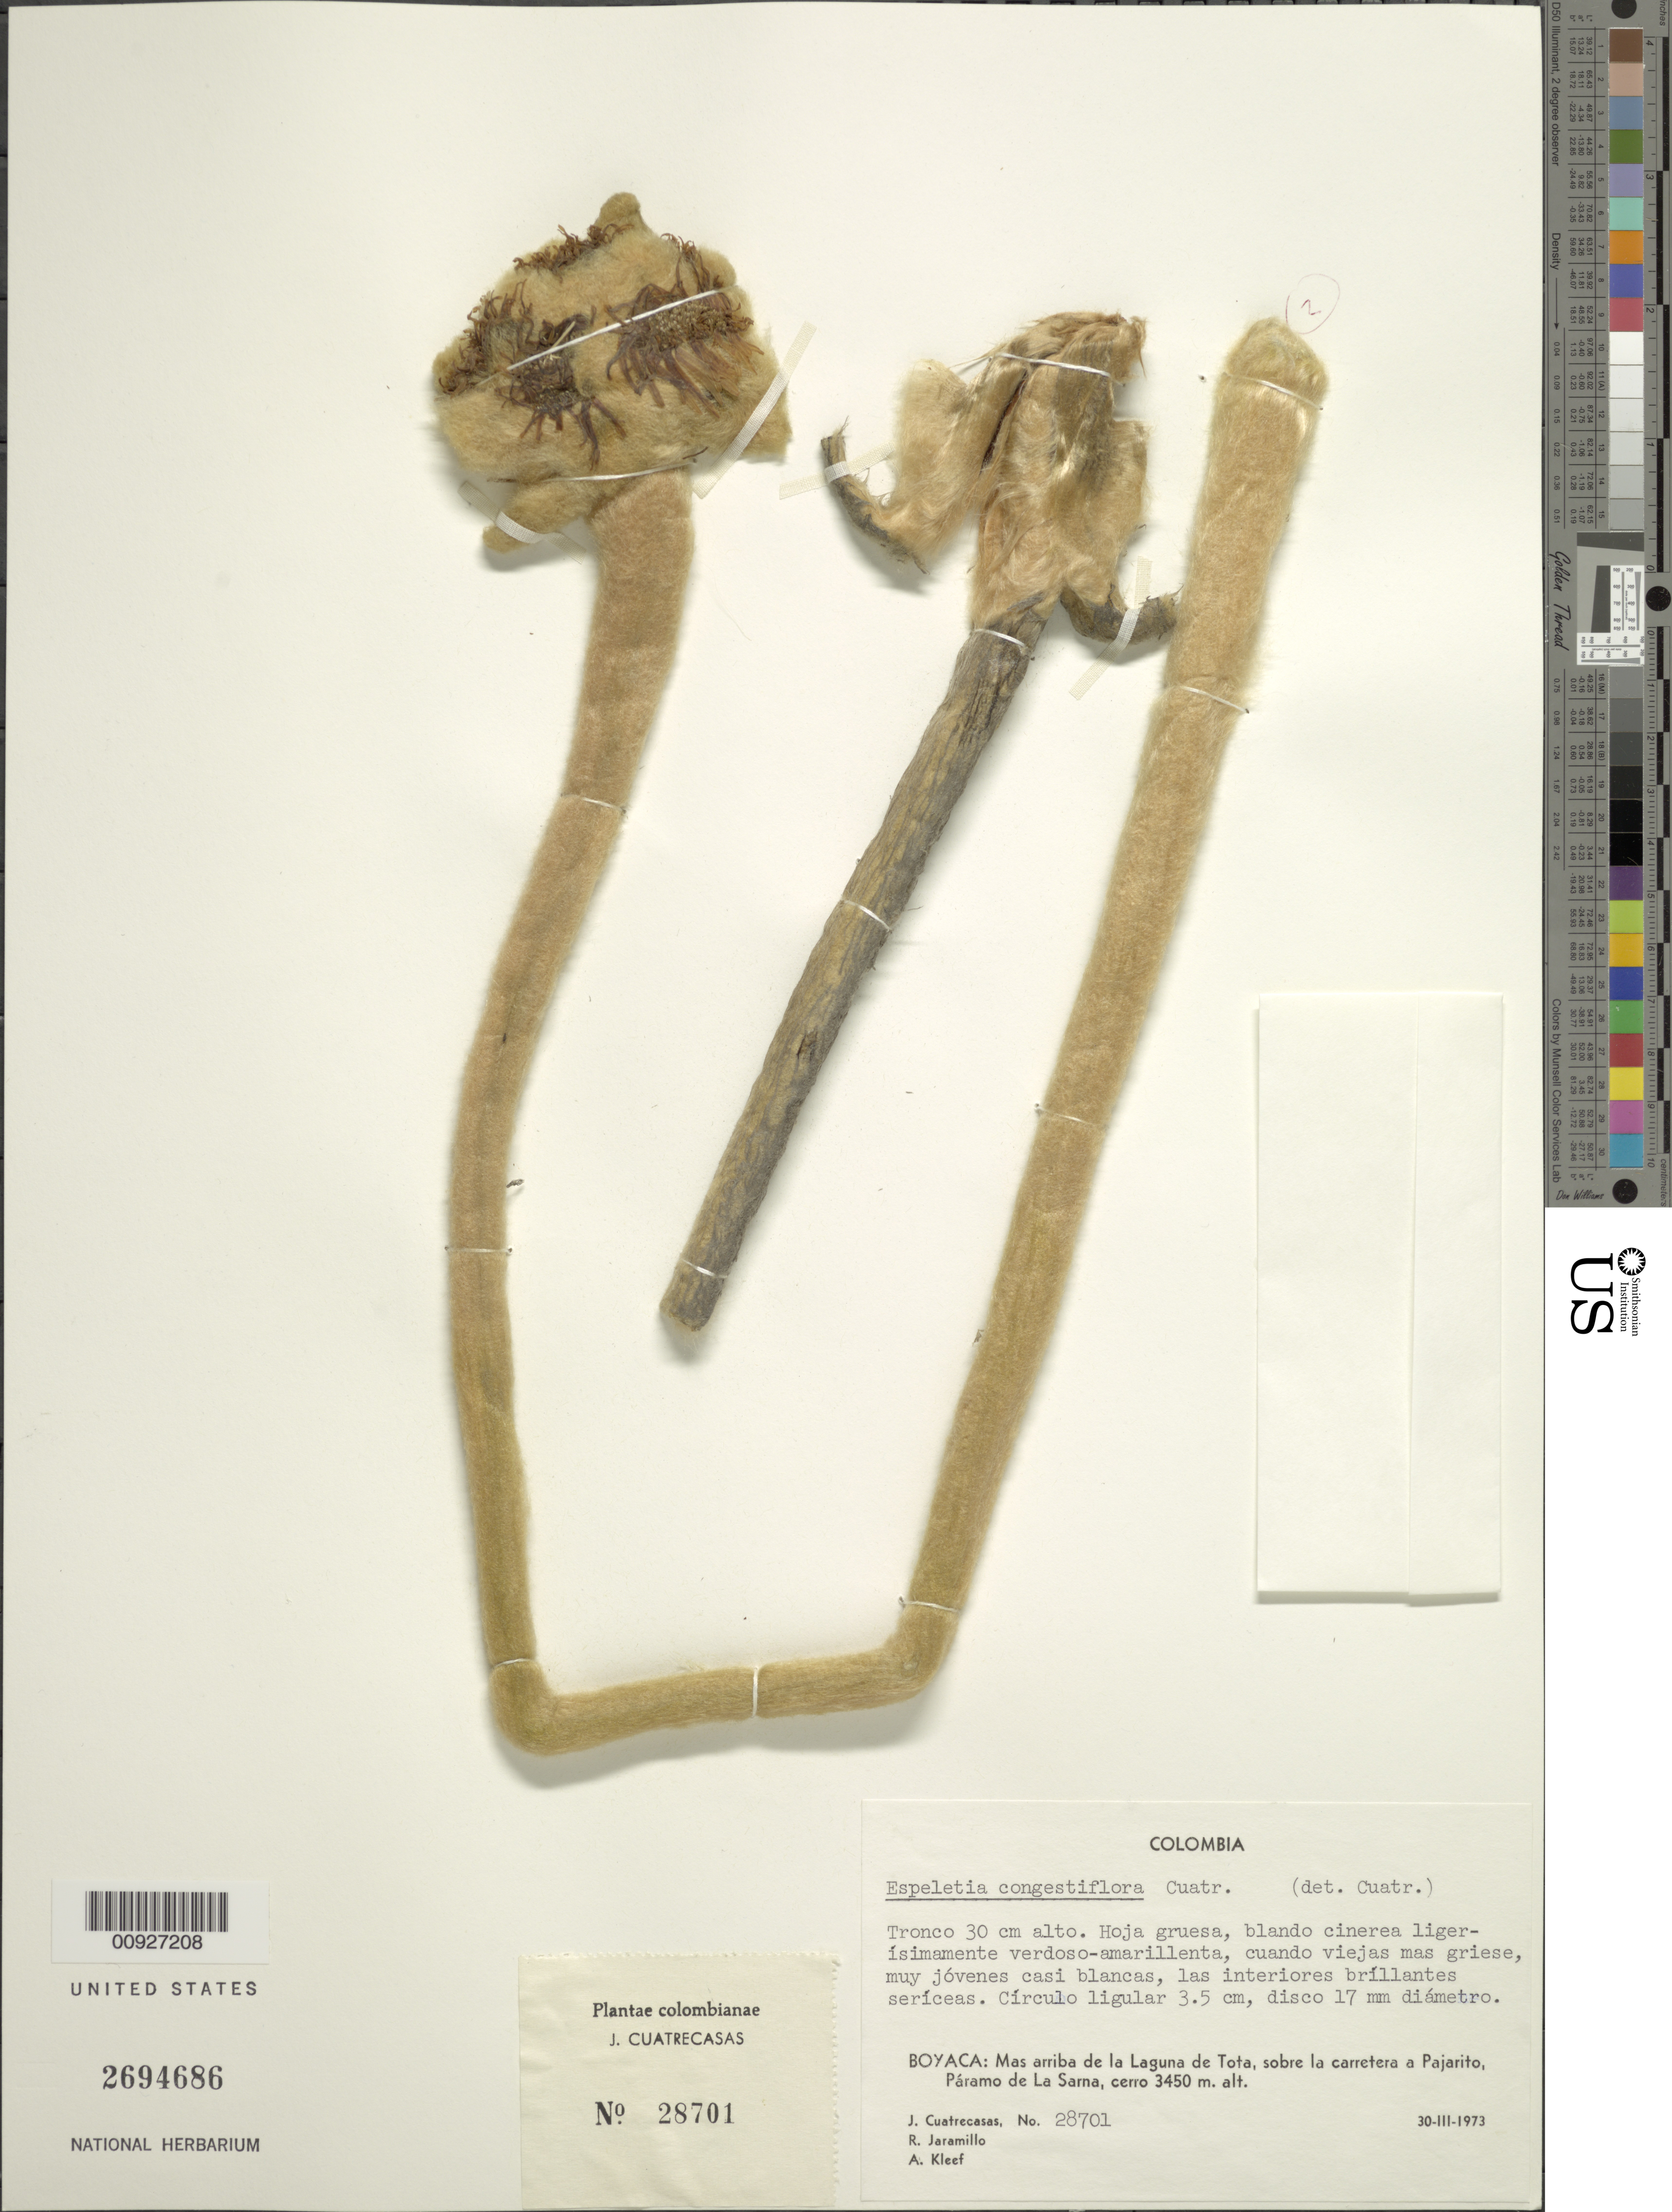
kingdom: Plantae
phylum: Tracheophyta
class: Magnoliopsida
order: Asterales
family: Asteraceae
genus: Espeletia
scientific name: Espeletia congestiflora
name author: Cuatrec.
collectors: J. Cuatrecasas & L. Rodriguez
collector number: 28701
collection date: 1973-03-30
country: Colombia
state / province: Boyacá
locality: P. de La Santa. Mas arriba de la Laguna de Tota, sobre la carretera a Pajarito.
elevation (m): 3450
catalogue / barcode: US 2694686